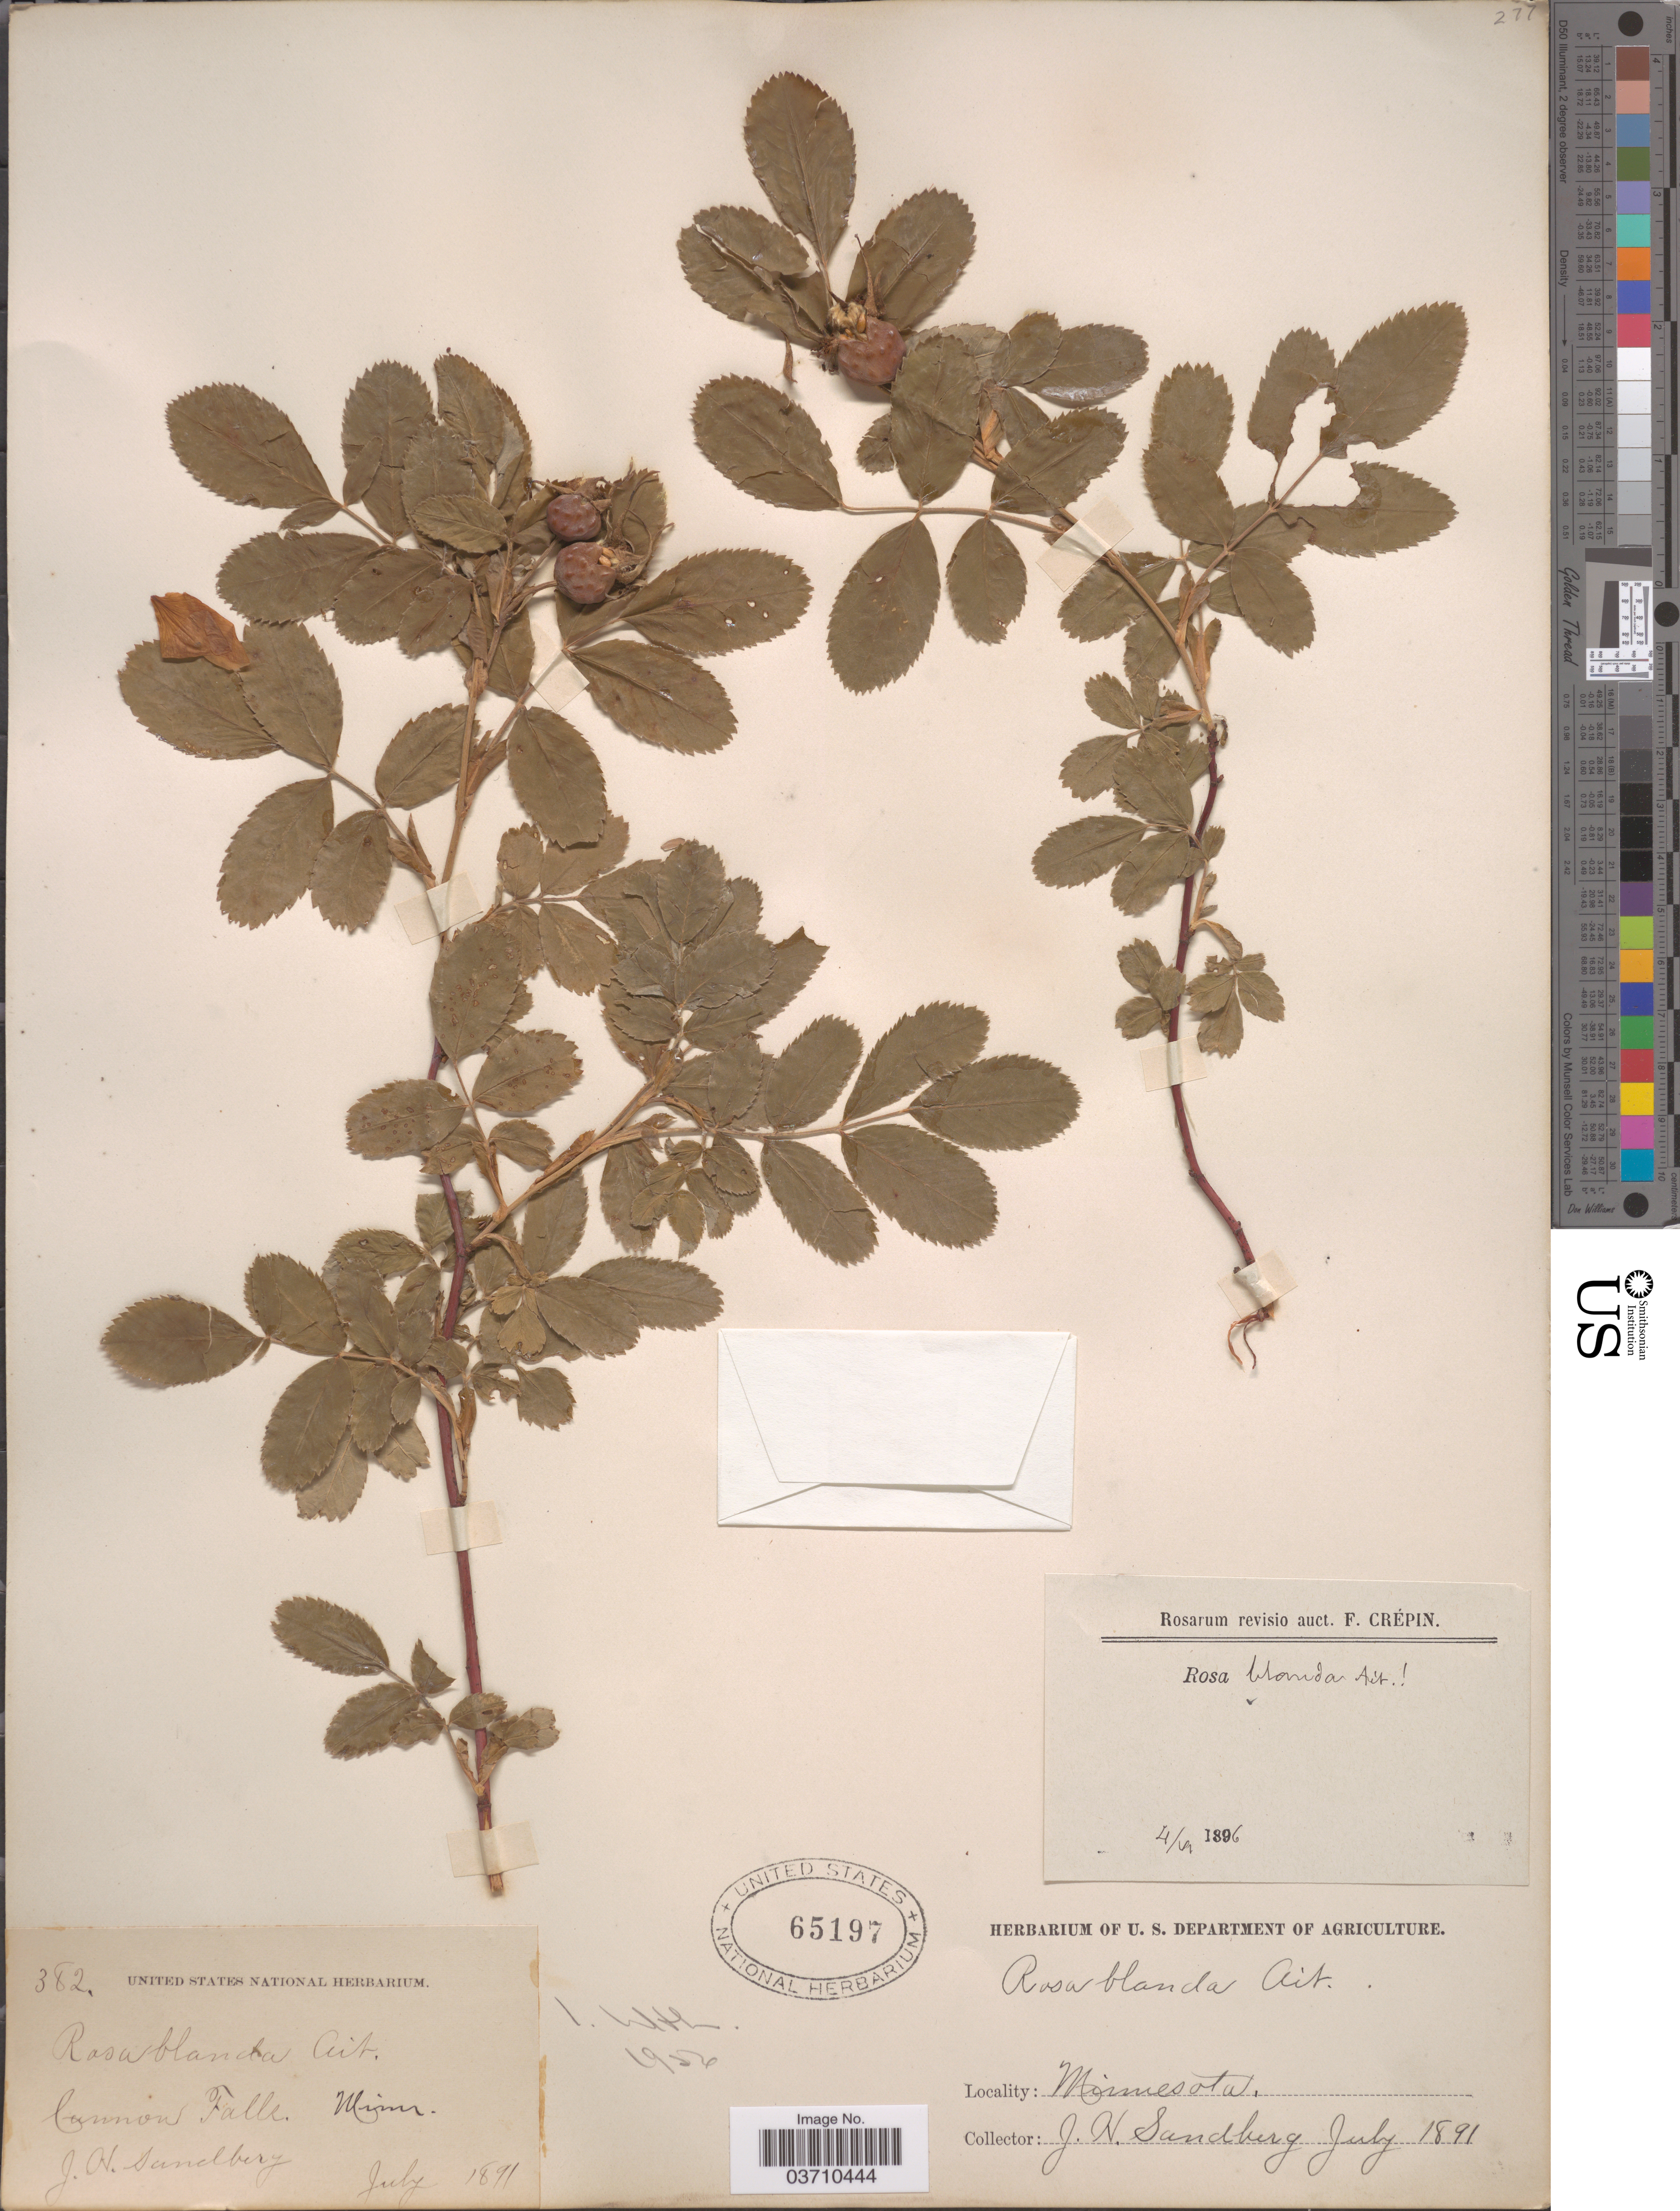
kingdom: Plantae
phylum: Tracheophyta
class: Magnoliopsida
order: Rosales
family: Rosaceae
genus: Rosa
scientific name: Rosa blanda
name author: Aiton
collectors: J. H. Sandberg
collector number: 382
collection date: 1891-07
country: United States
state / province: Minnesota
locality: Cannon Falls.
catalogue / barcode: US 65197